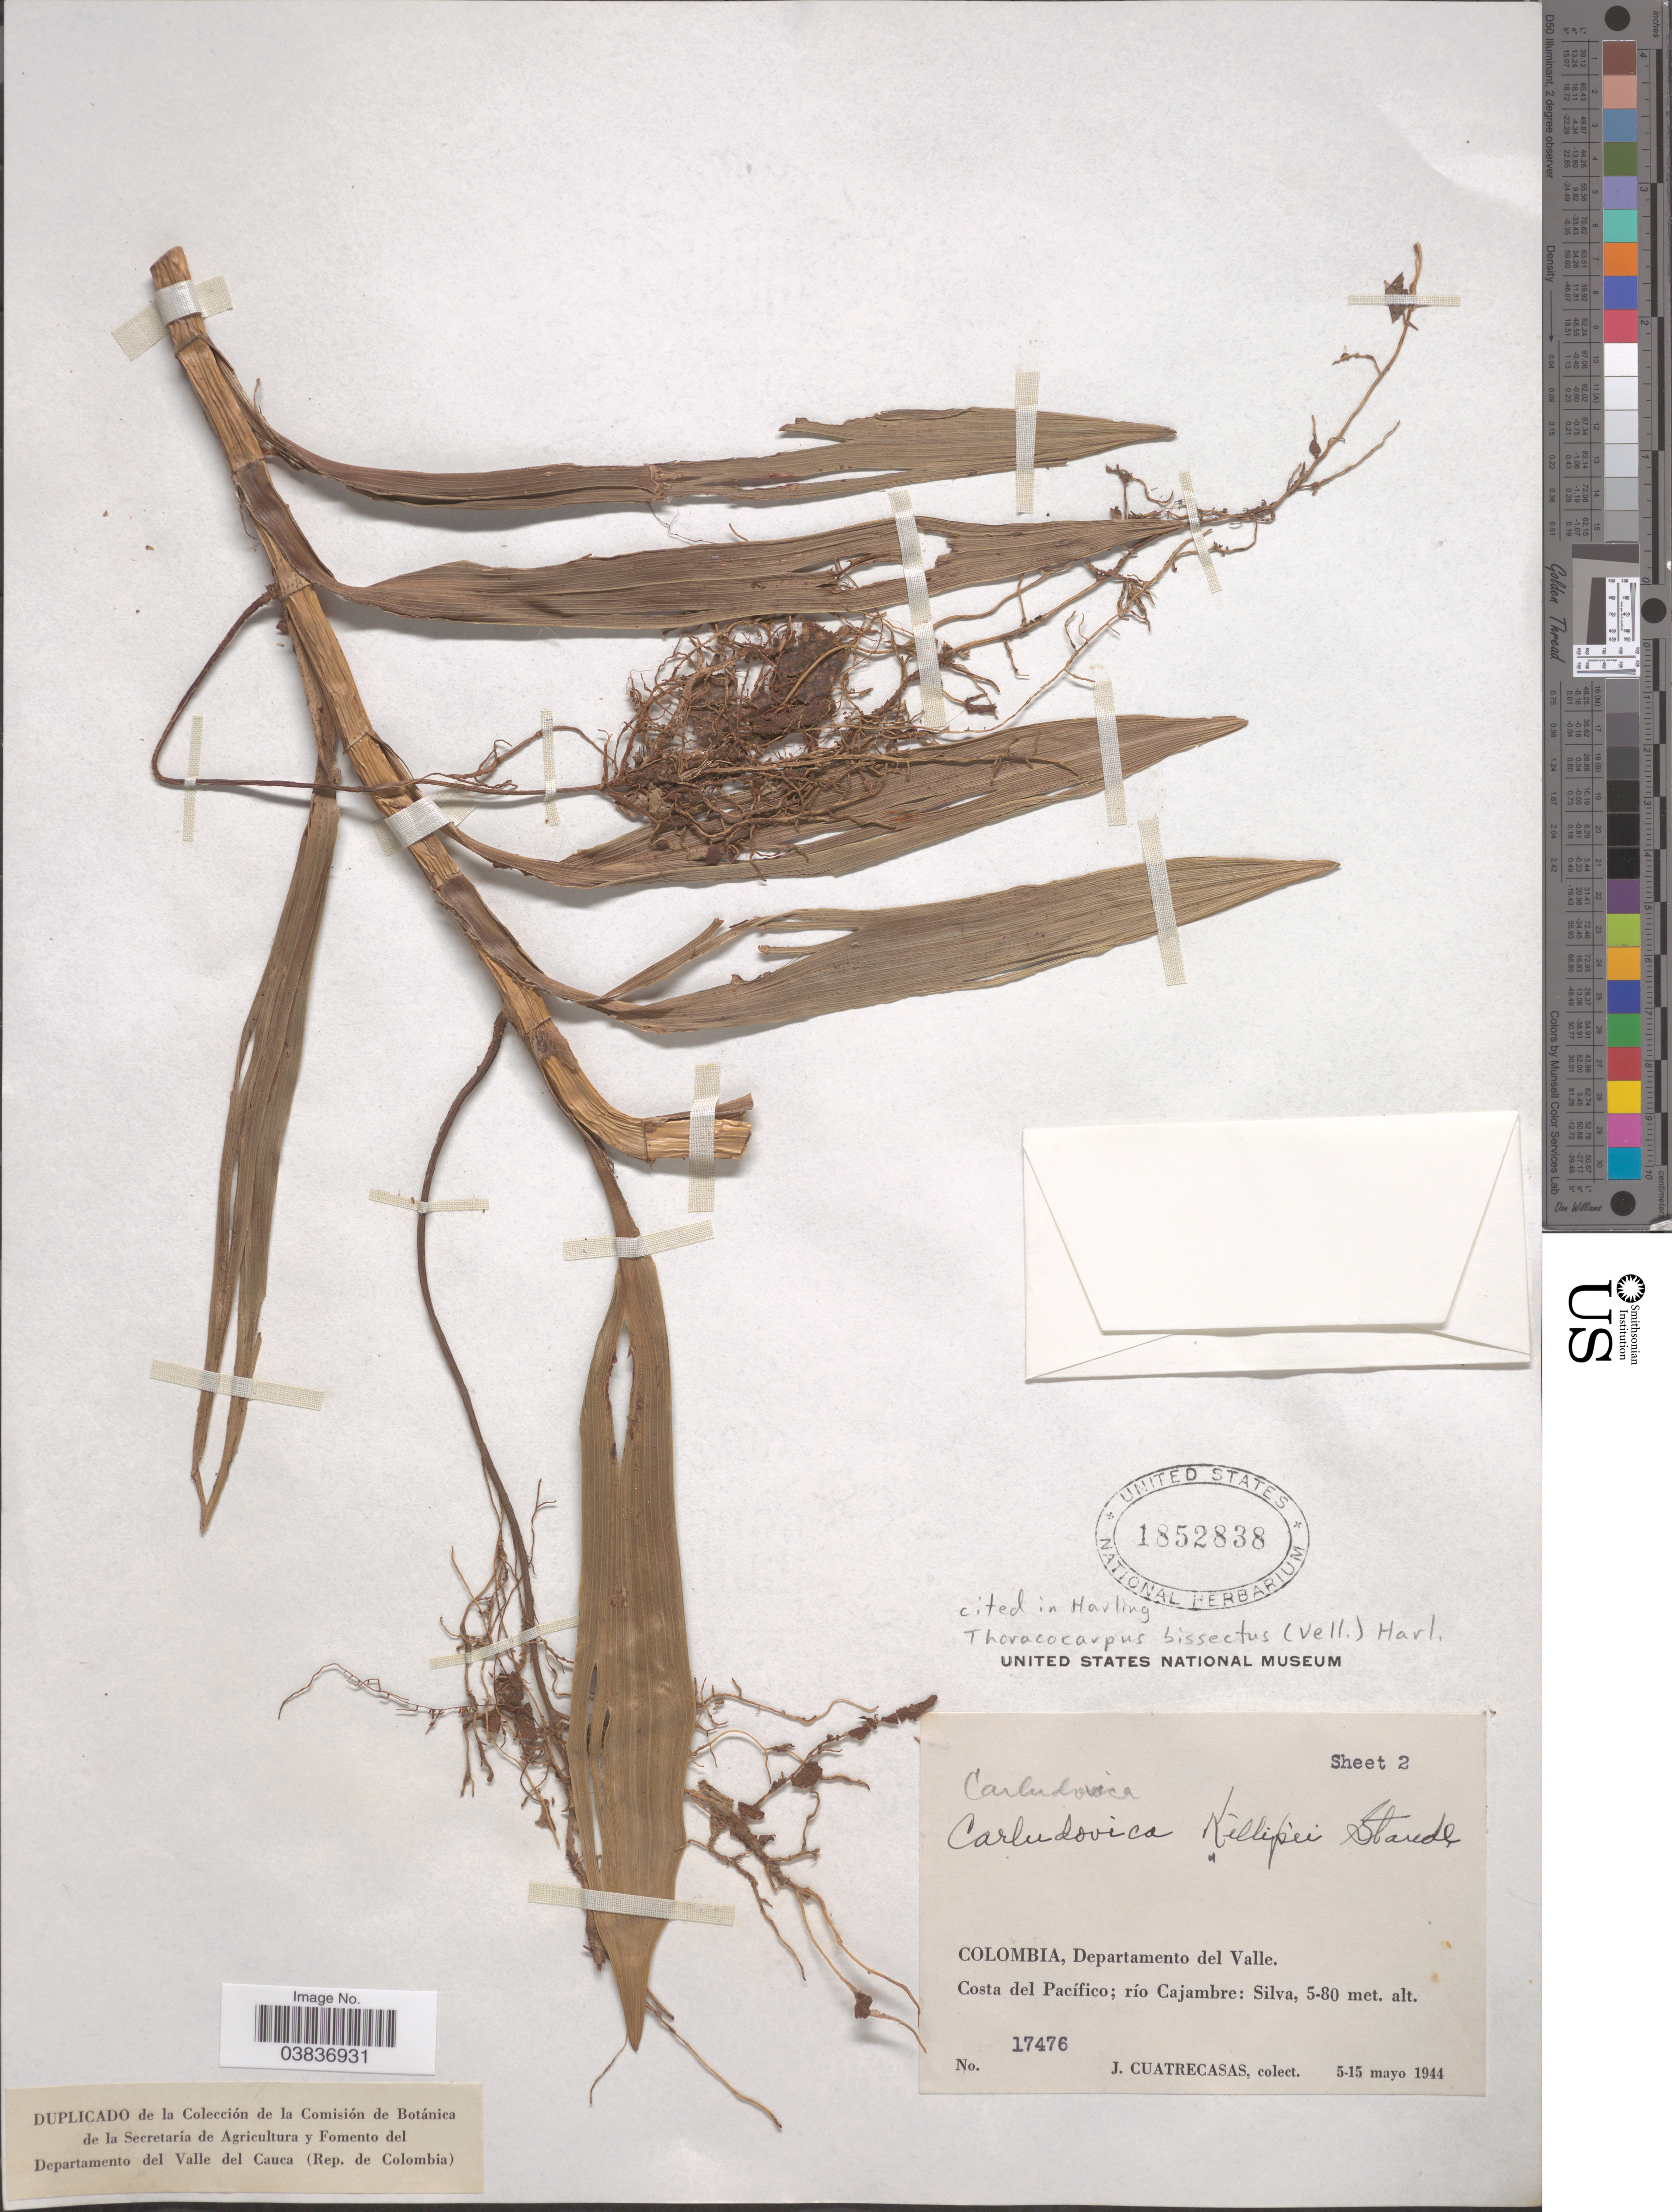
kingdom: Plantae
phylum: Tracheophyta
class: Liliopsida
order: Pandanales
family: Cyclanthaceae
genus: Thoracocarpus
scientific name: Thoracocarpus bissectus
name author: (Vell.) Harling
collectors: J. Cuatrecasas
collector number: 17476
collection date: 1944-05-05/1944-05-15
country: Colombia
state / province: Valle del Cauca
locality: Departamento del Valle. Costa del Pacífico; río Cajambre.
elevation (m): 5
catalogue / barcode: US 1852838